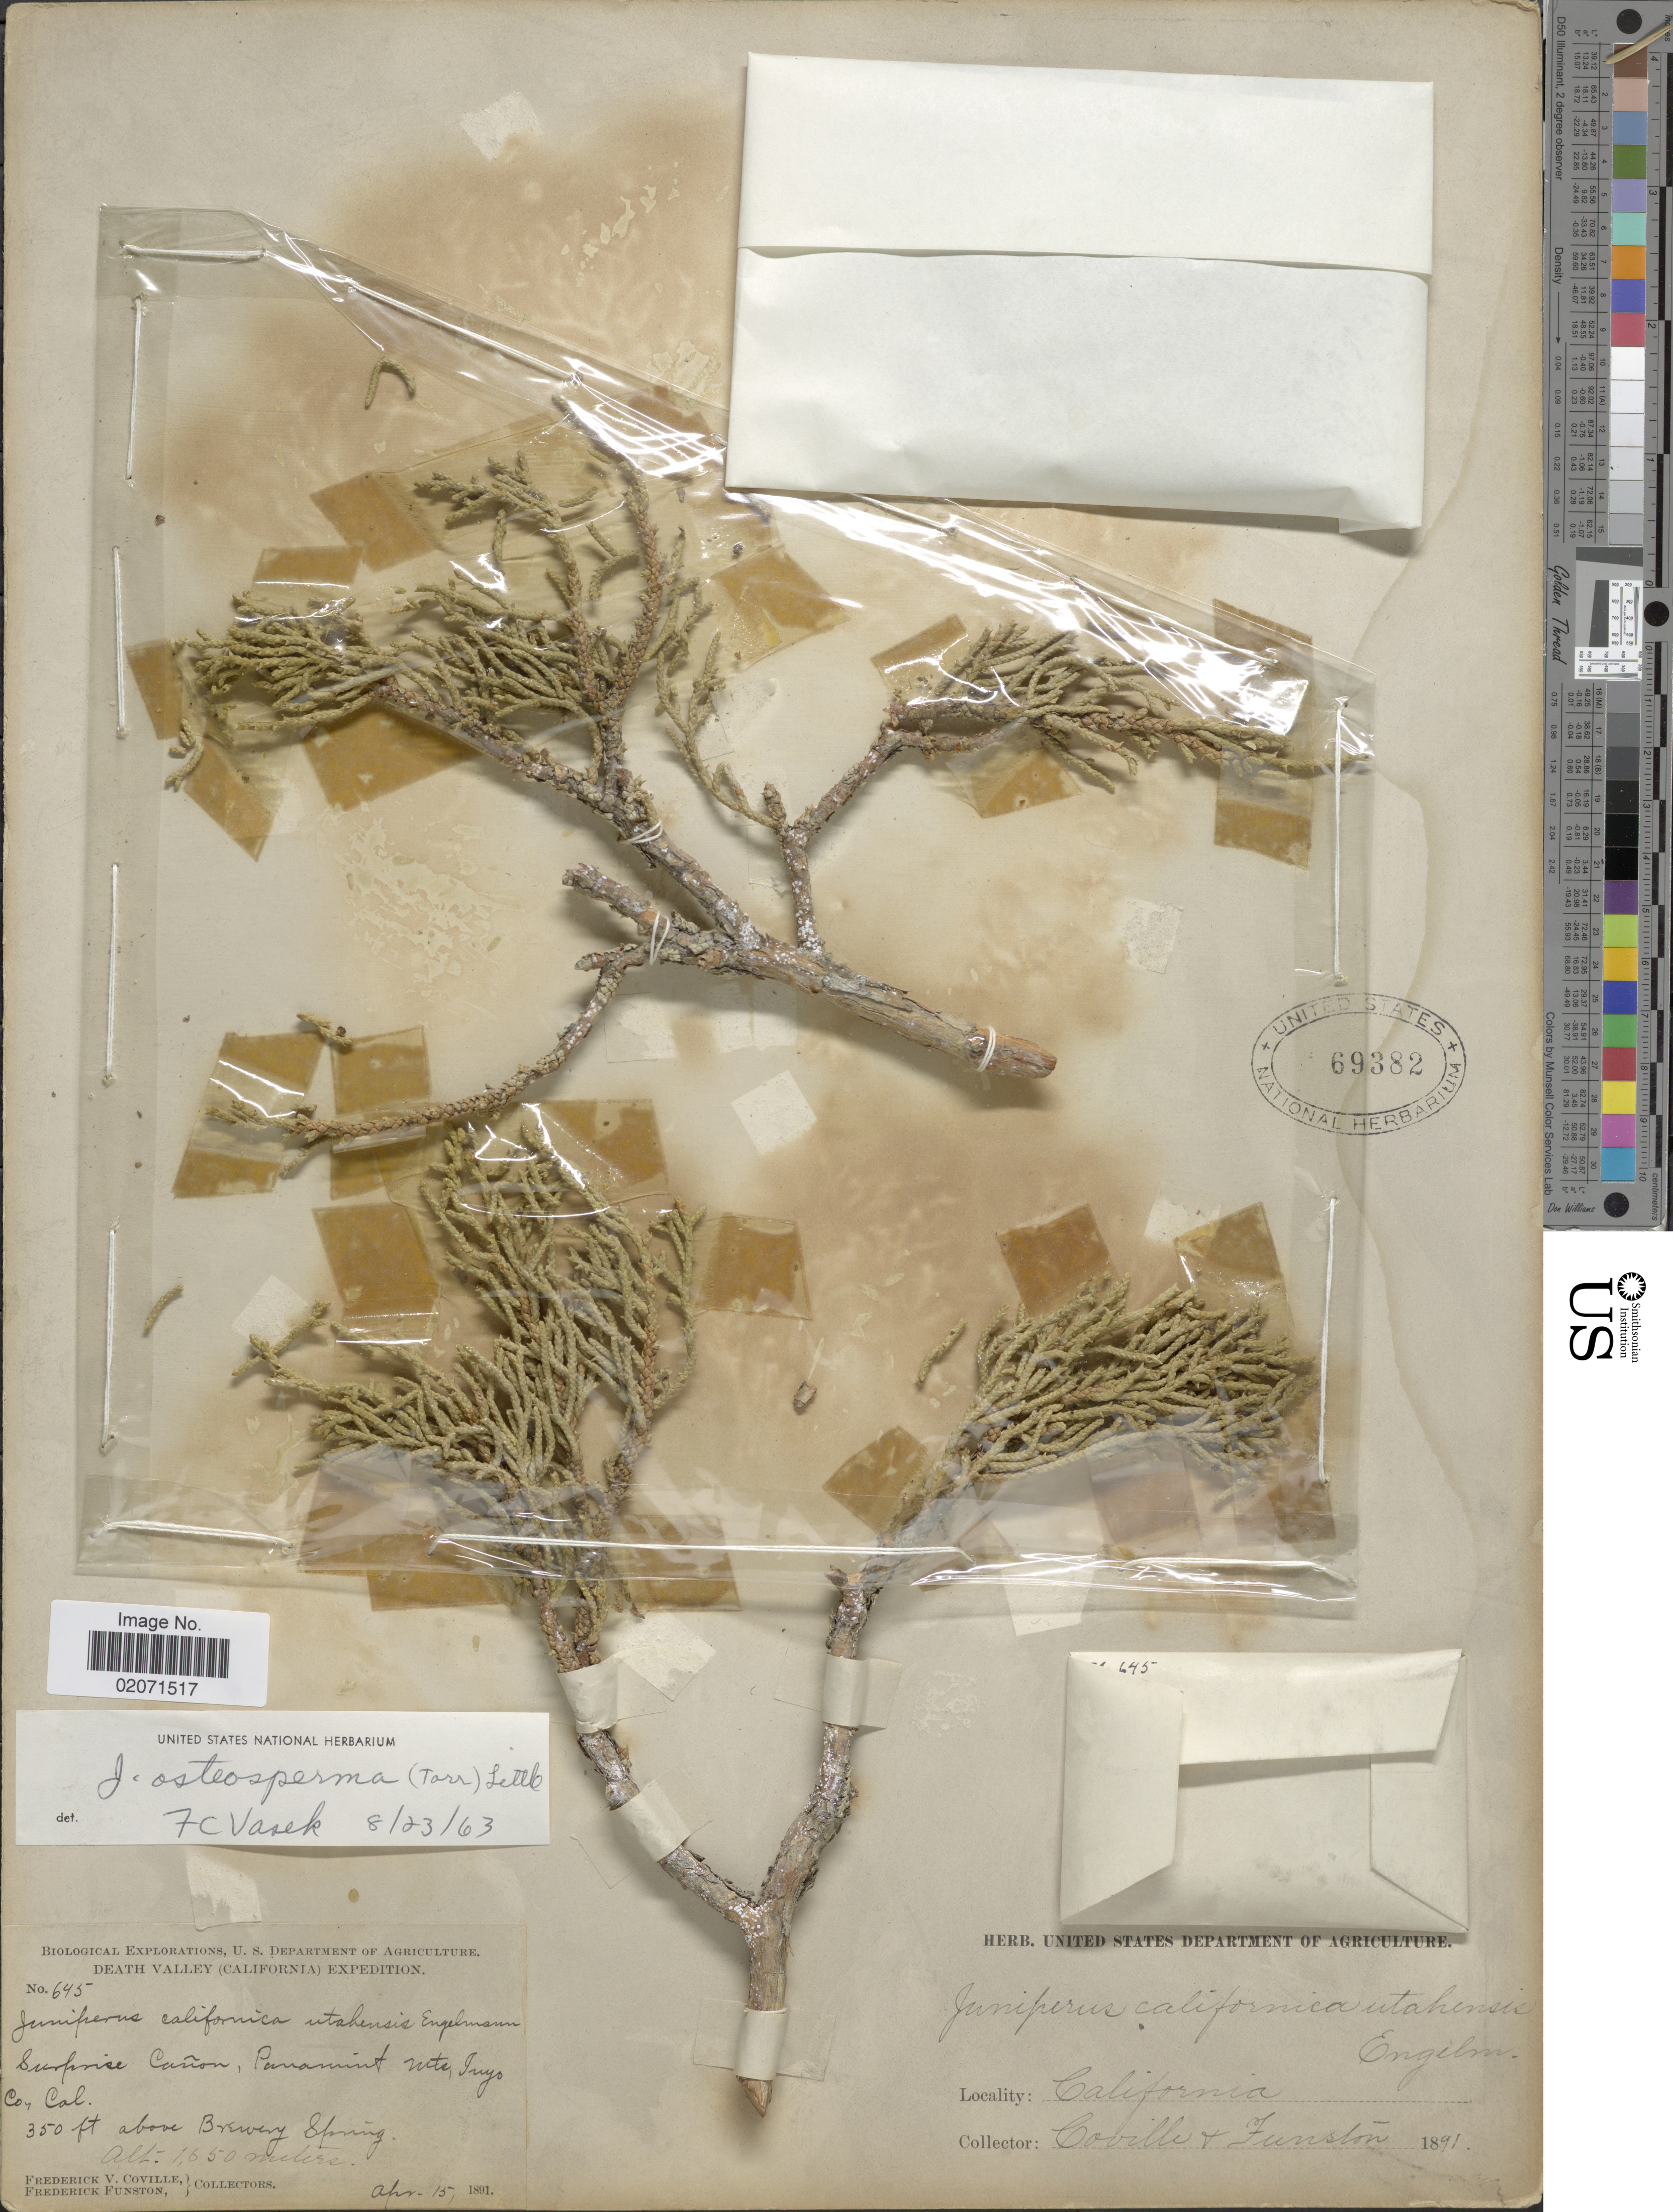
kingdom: Plantae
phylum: Tracheophyta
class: Pinopsida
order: Pinales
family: Cupressaceae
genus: Juniperus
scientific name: Juniperus osteosperma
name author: (Torr.) Little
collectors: F. V. Coville & F. Funston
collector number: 645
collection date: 1891-04-15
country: United States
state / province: California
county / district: Inyo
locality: Death Valley, Surprise Canon, Panamint Mts., Inyo Co. Cal. 350 ft. Brewery Spring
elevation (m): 503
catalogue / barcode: US 69382